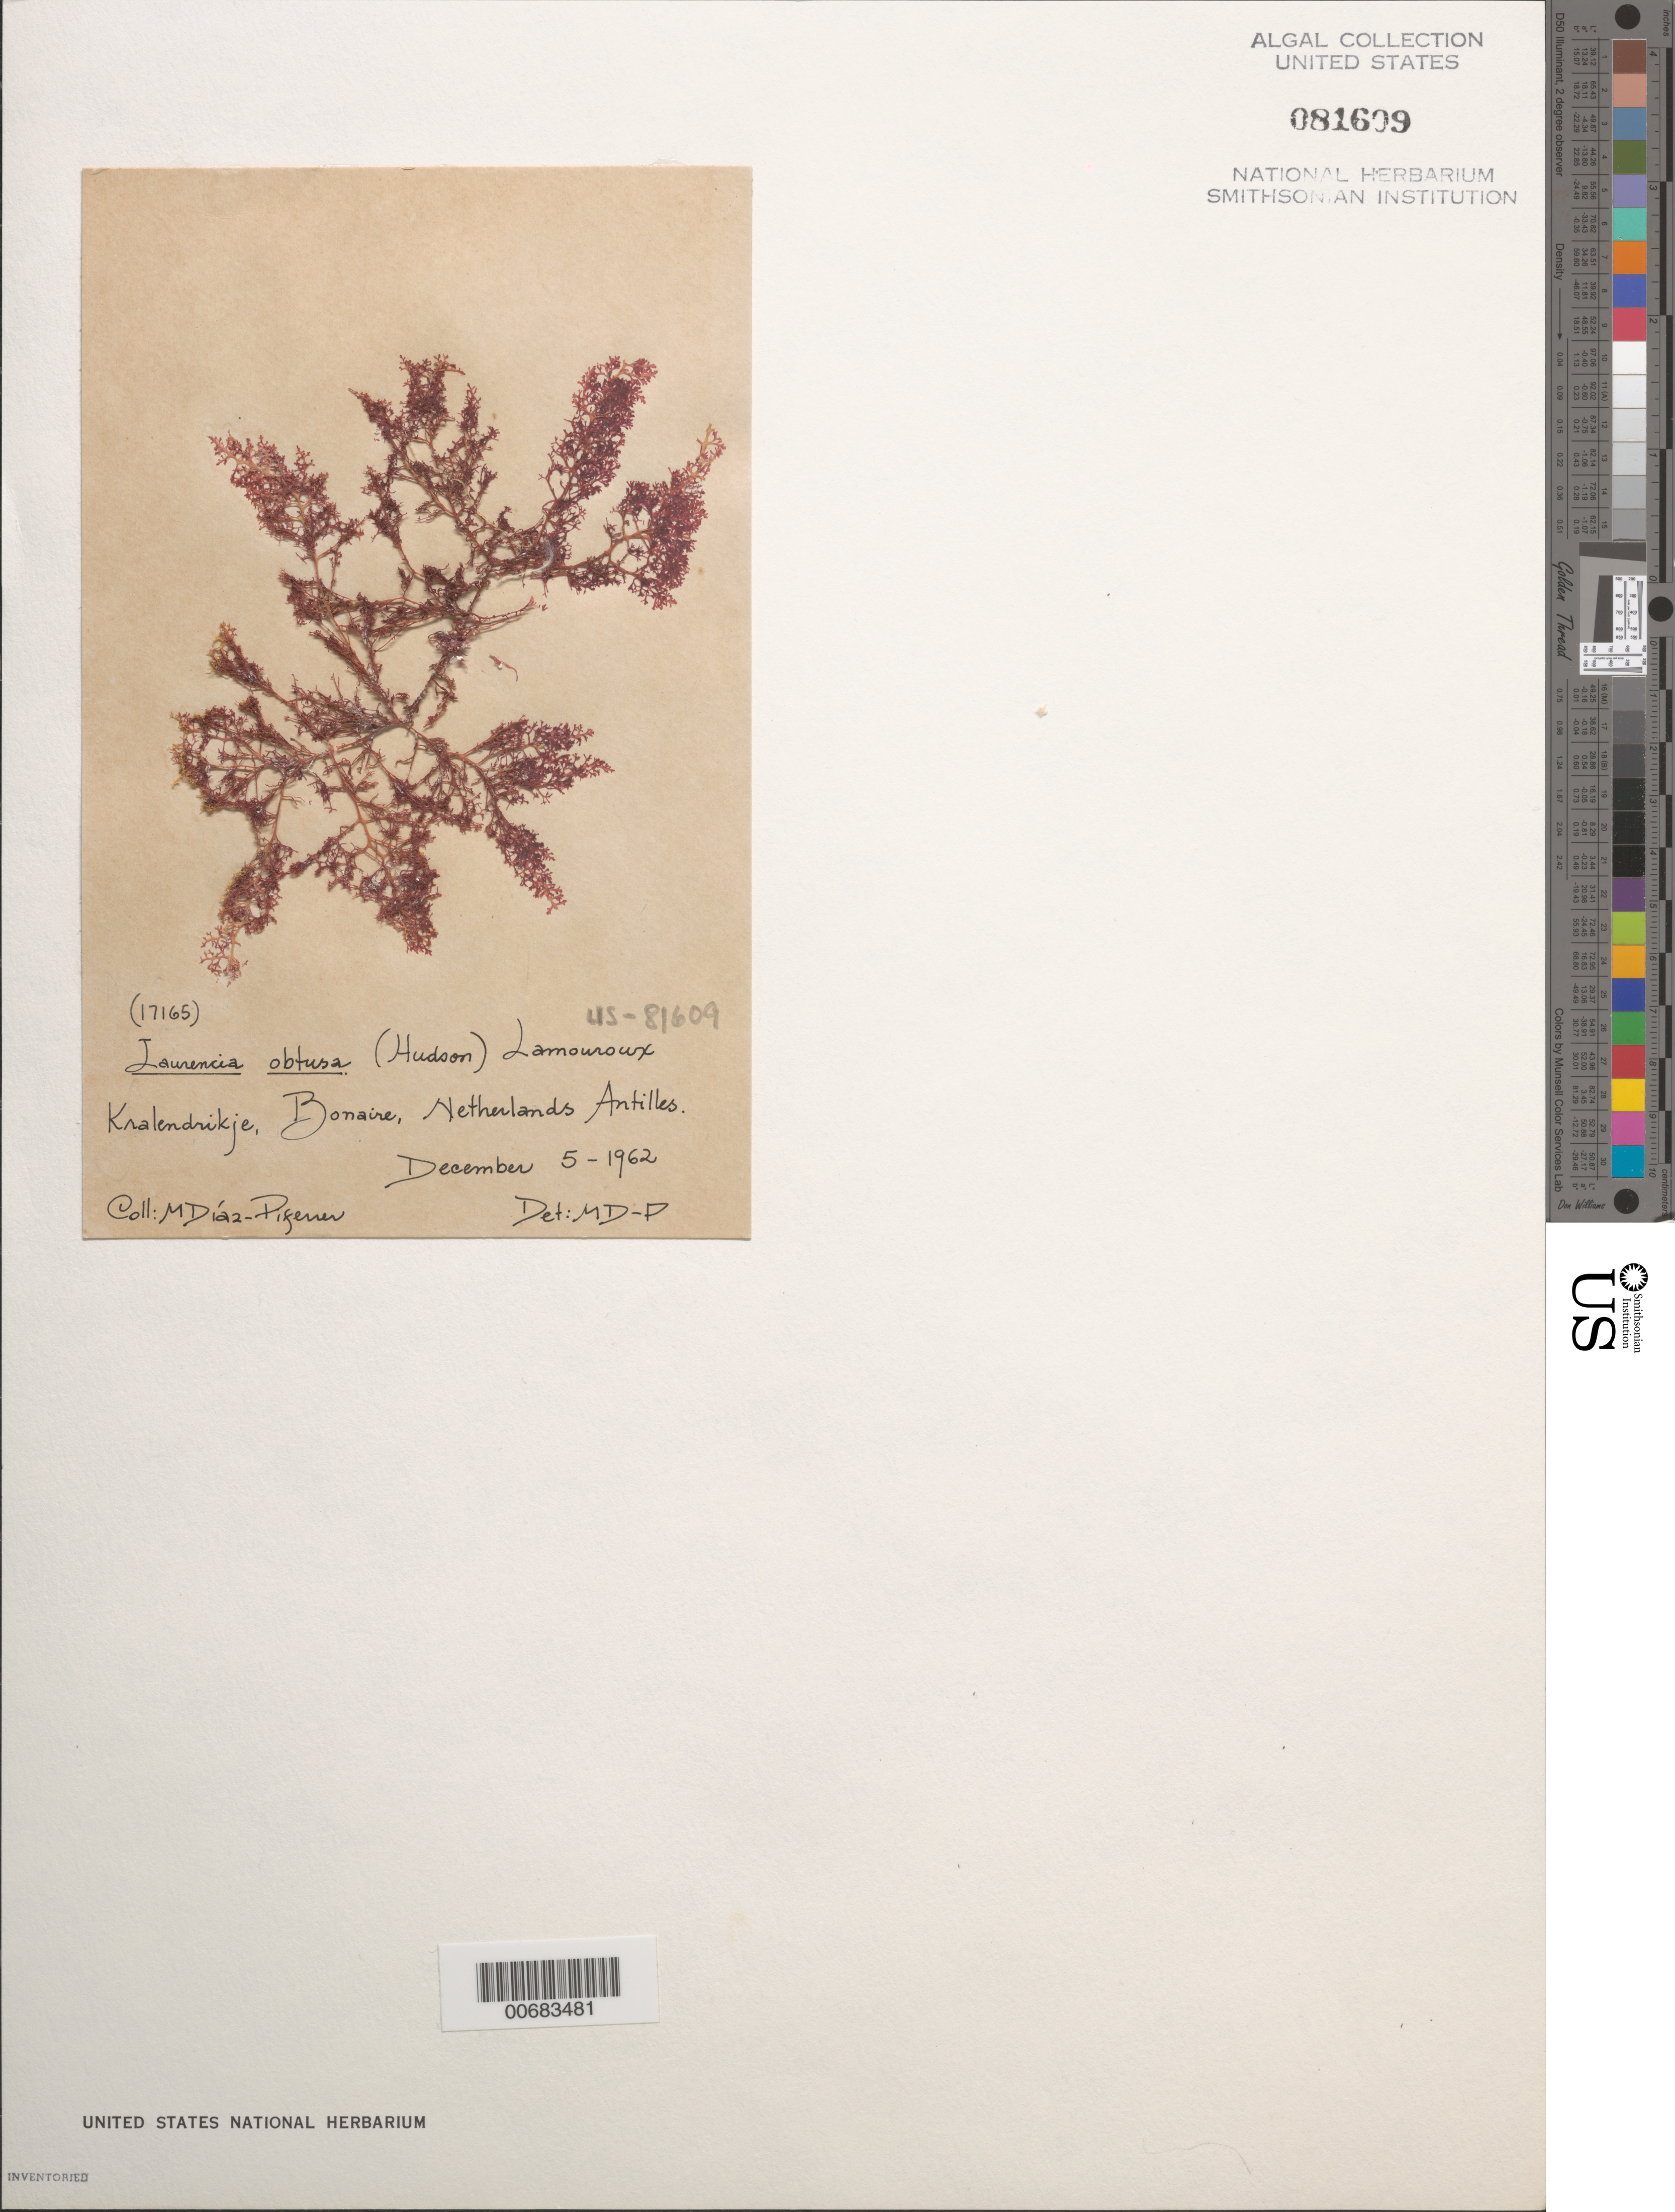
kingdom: Plantae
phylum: Rhodophyta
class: Florideophyceae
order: Ceramiales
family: Rhodomelaceae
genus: Laurencia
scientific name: Laurencia obtusa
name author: (Huds.) J.V.Lamouroux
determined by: Diaz-Piferrer, M.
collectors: M. Diaz-Piferrer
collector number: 17165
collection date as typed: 05 Dec 1962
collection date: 1962-12-05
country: Netherlands Antilles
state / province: ABC Islands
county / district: Bonaire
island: Bonaire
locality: Kralendrikje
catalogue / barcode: US 81609